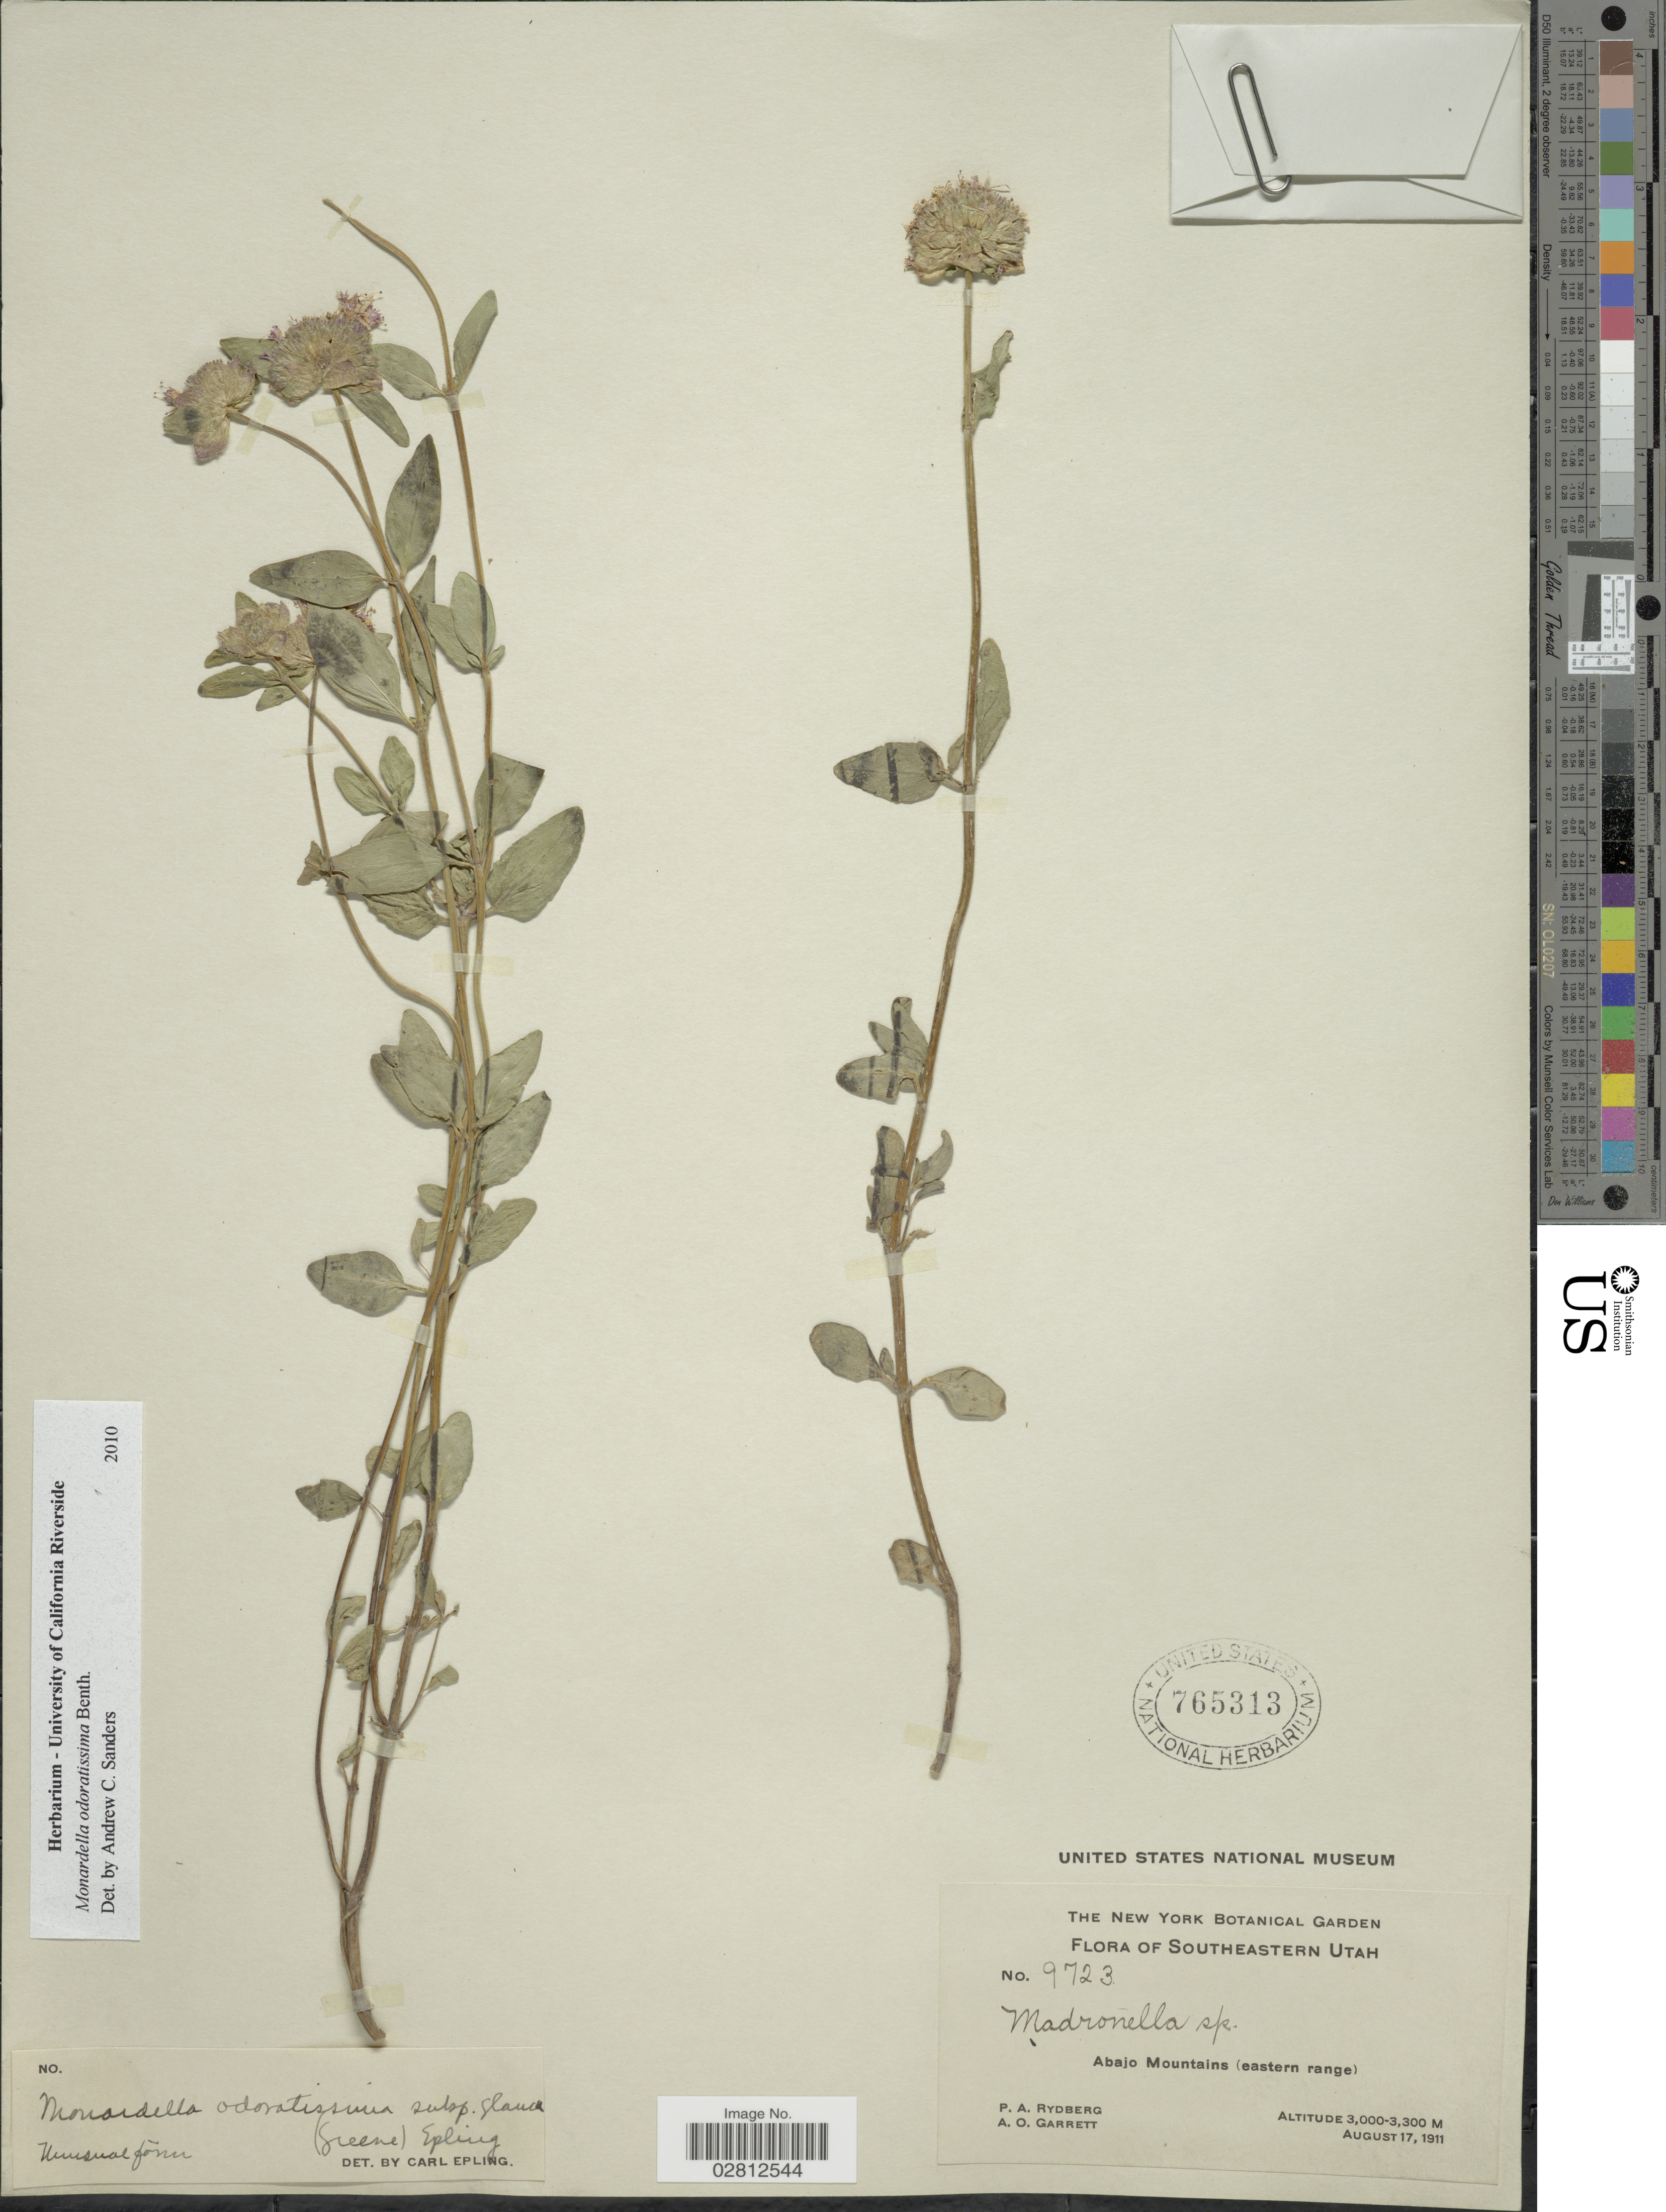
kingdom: Plantae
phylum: Tracheophyta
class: Magnoliopsida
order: Lamiales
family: Lamiaceae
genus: Monardella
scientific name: Monardella odoratissima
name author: Benth.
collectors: P. A. Rydberg & A. O. Garrett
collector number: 9723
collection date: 1911-08-17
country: United States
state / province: Utah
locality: Southeastern Utah, Abajo Mountains (eastern range).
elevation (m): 3000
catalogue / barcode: US 765313